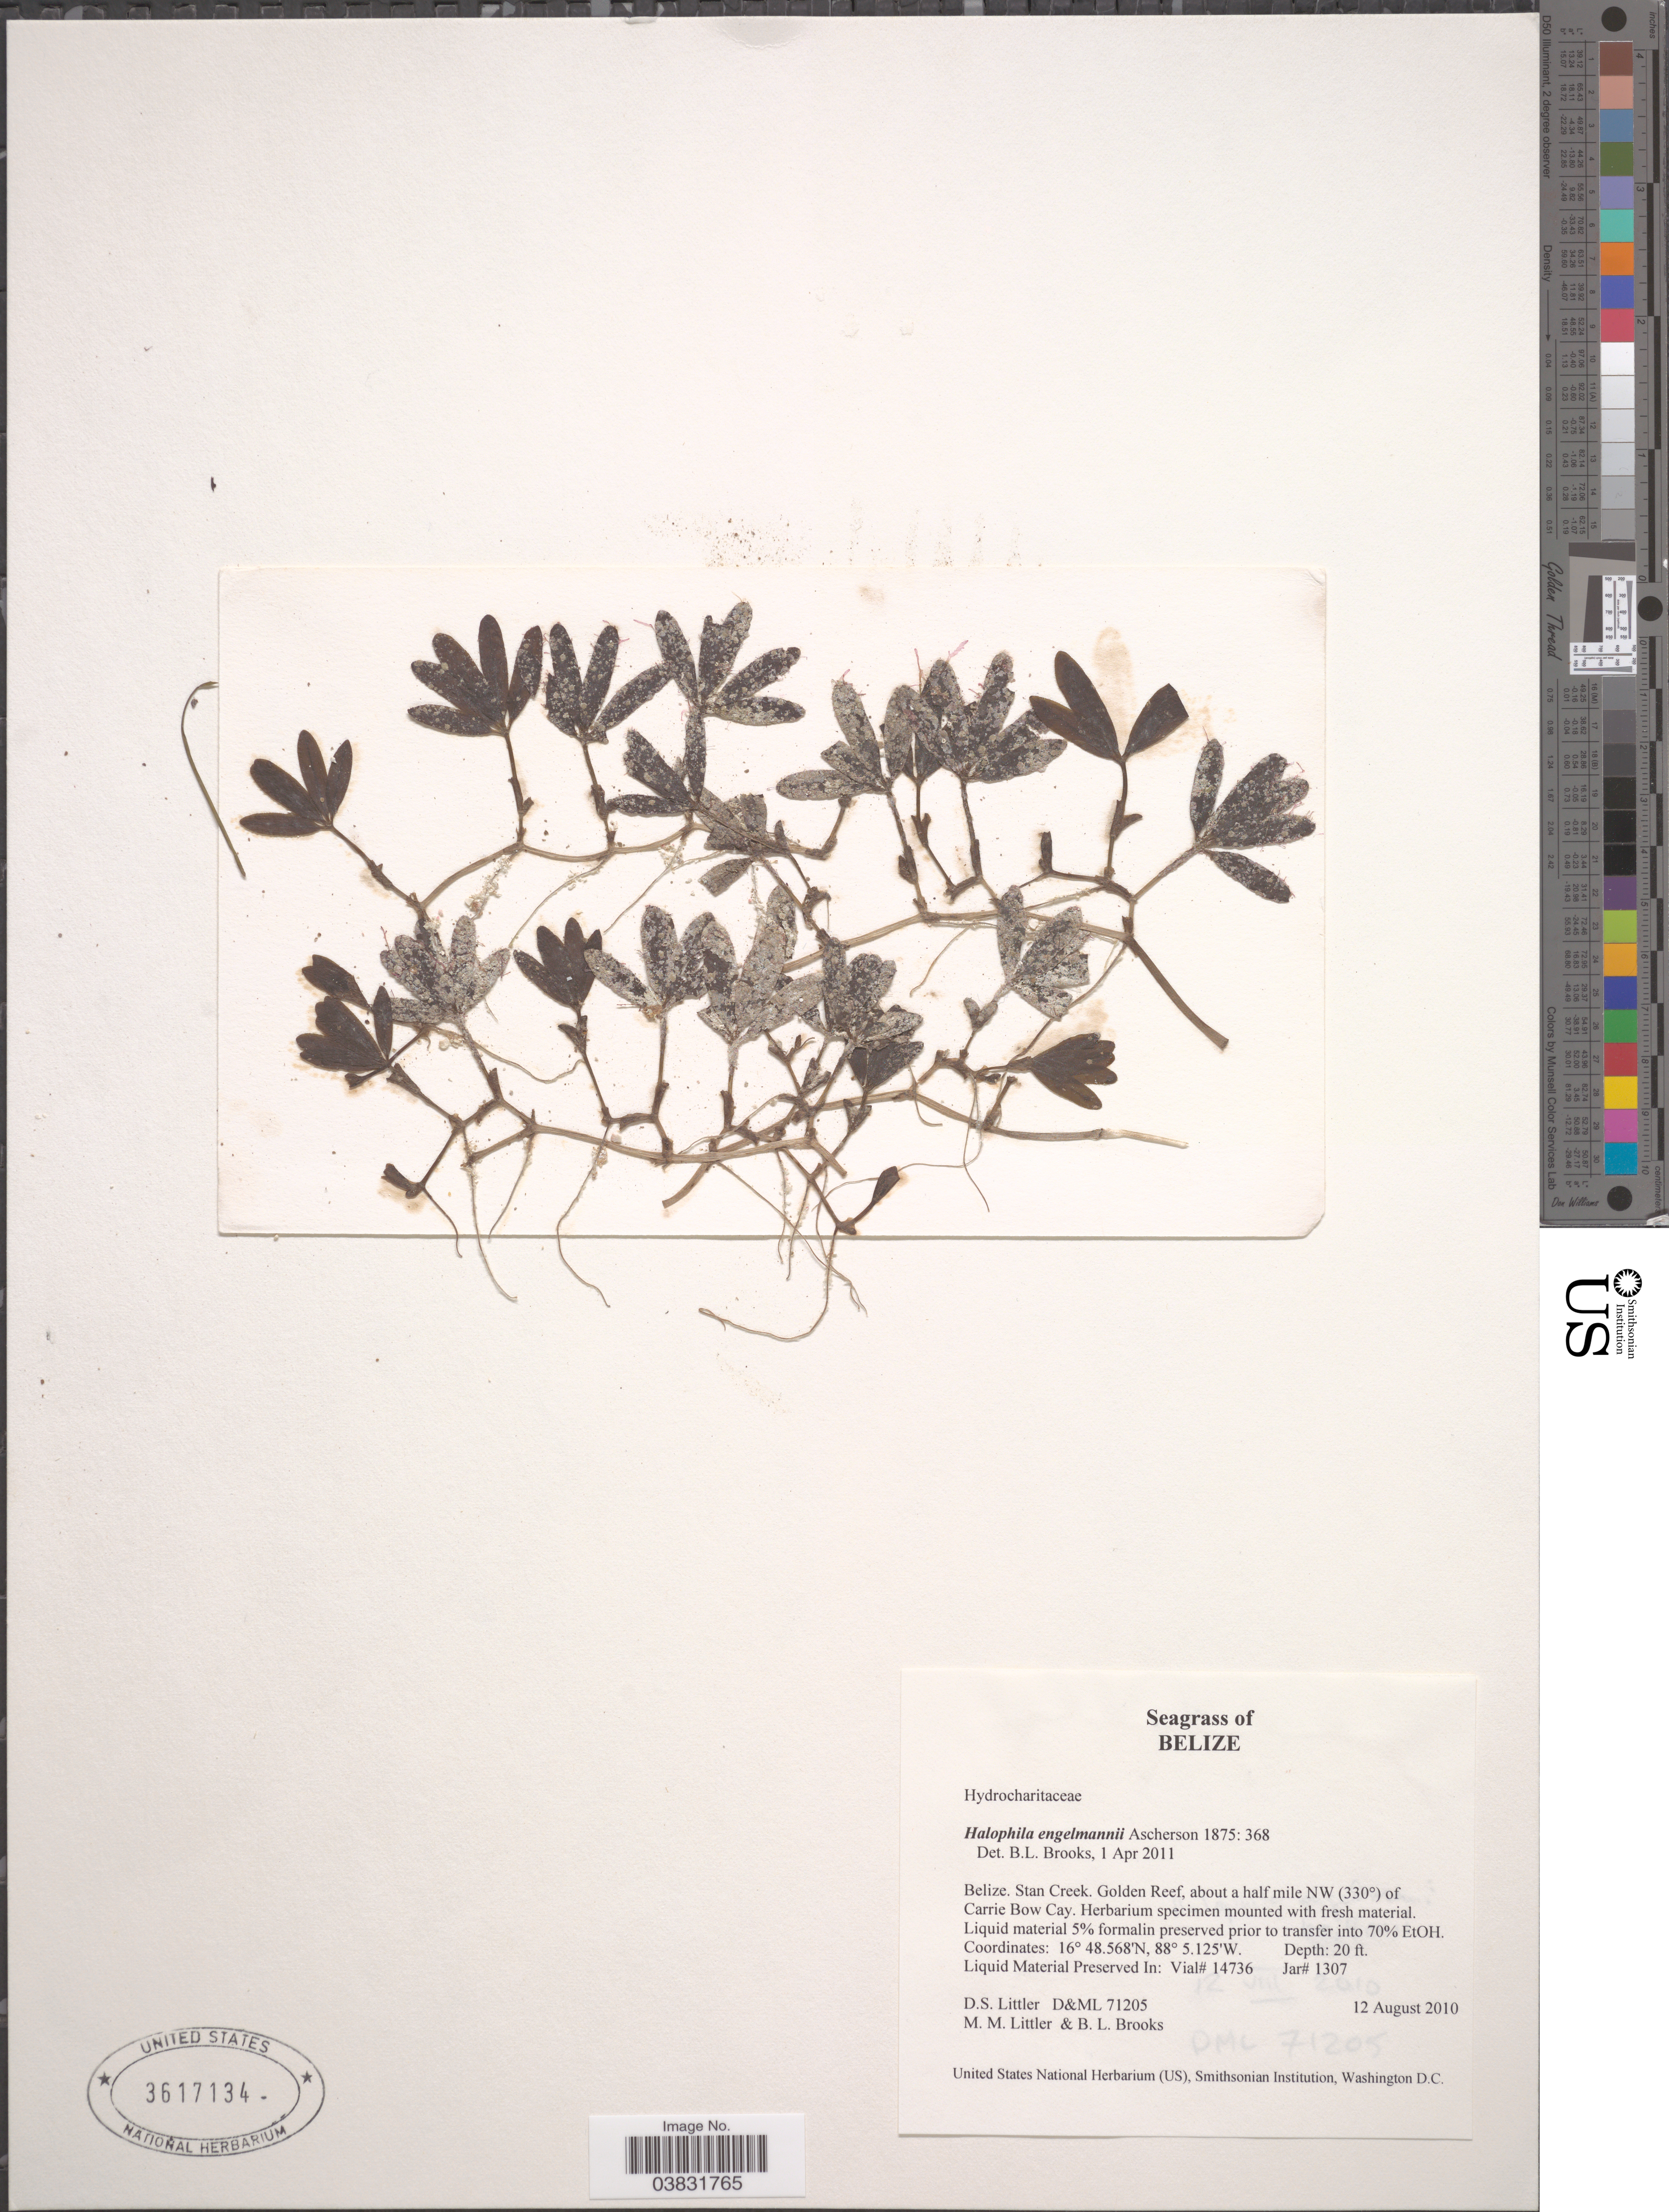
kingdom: Plantae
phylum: Tracheophyta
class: Liliopsida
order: Alismatales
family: Hydrocharitaceae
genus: Halophila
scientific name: Halophila engelmannii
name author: Asch.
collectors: D. S. Littler & B. Brooks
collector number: D&ML71205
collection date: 2010-08-12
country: Belize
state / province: Stann Creek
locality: Stan Creek. Golden Reef, about a half mile NW (330°) of Carrie Bow Cay.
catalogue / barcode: US 3617134